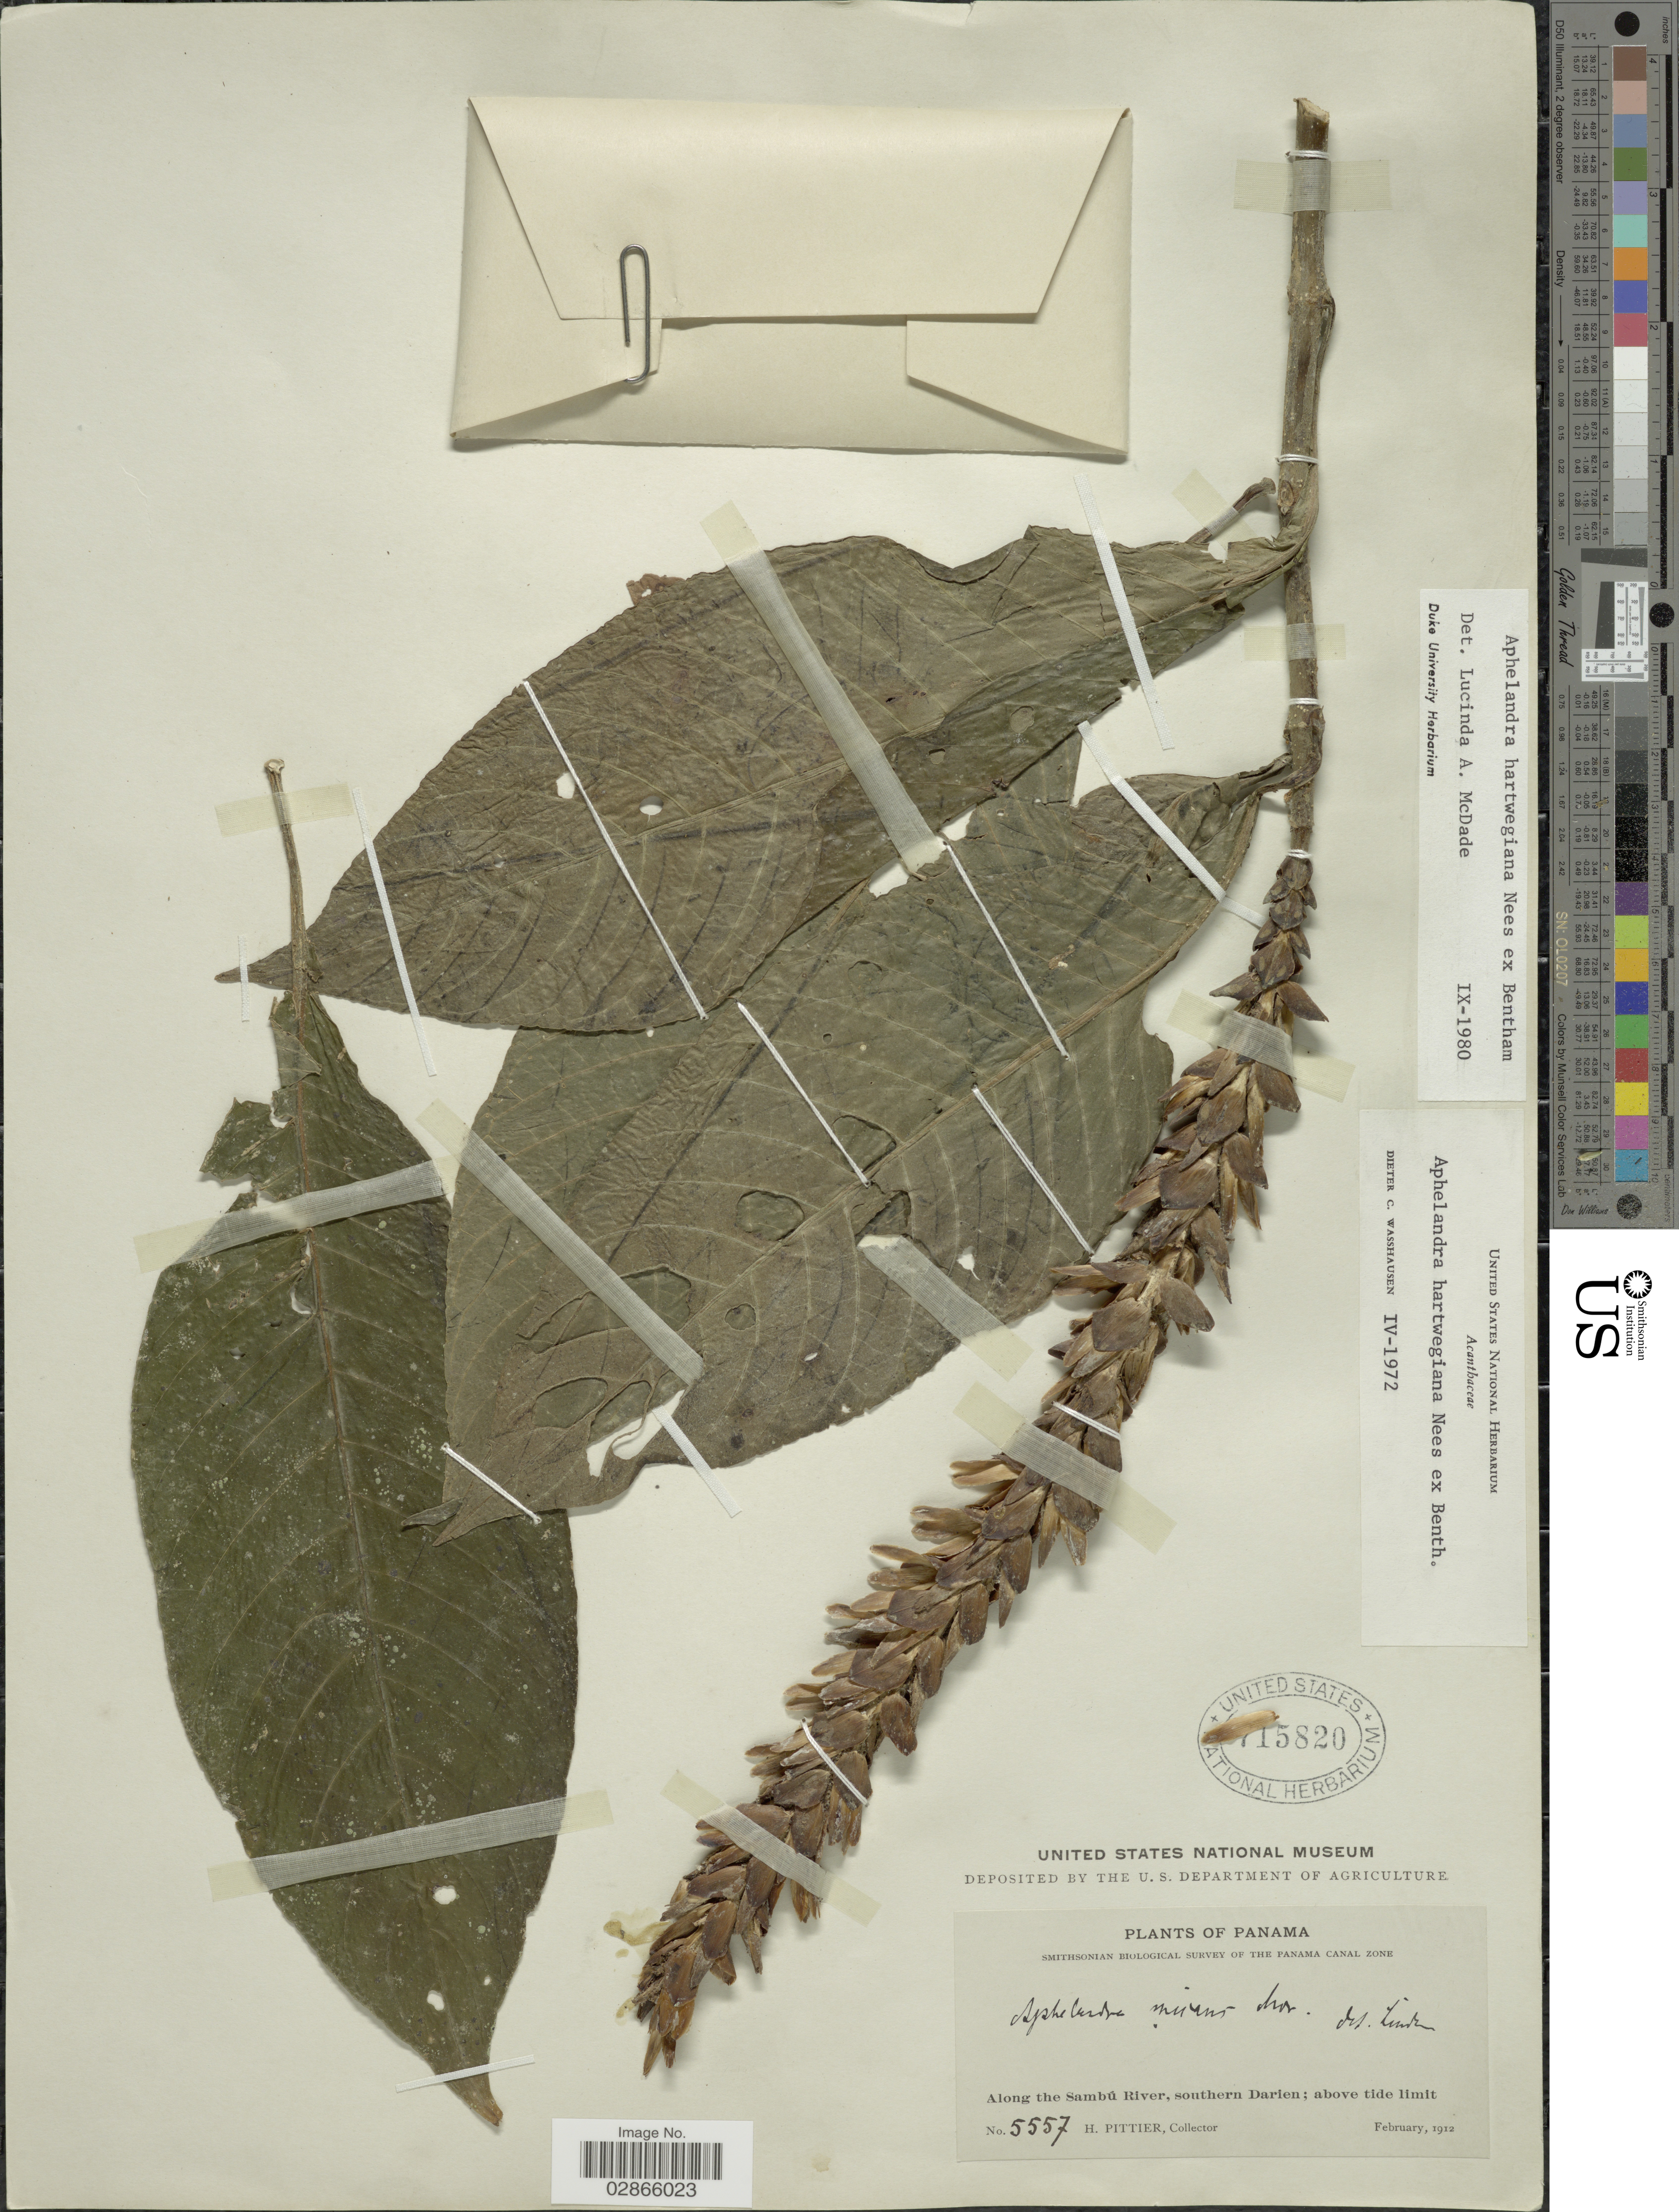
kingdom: Plantae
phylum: Tracheophyta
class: Magnoliopsida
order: Lamiales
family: Acanthaceae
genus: Aphelandra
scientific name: Aphelandra hartwegiana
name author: Nees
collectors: H. F. Pittier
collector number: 5557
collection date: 1912-02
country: Panama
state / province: Darién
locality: Along the Sambú River, southern Darien.